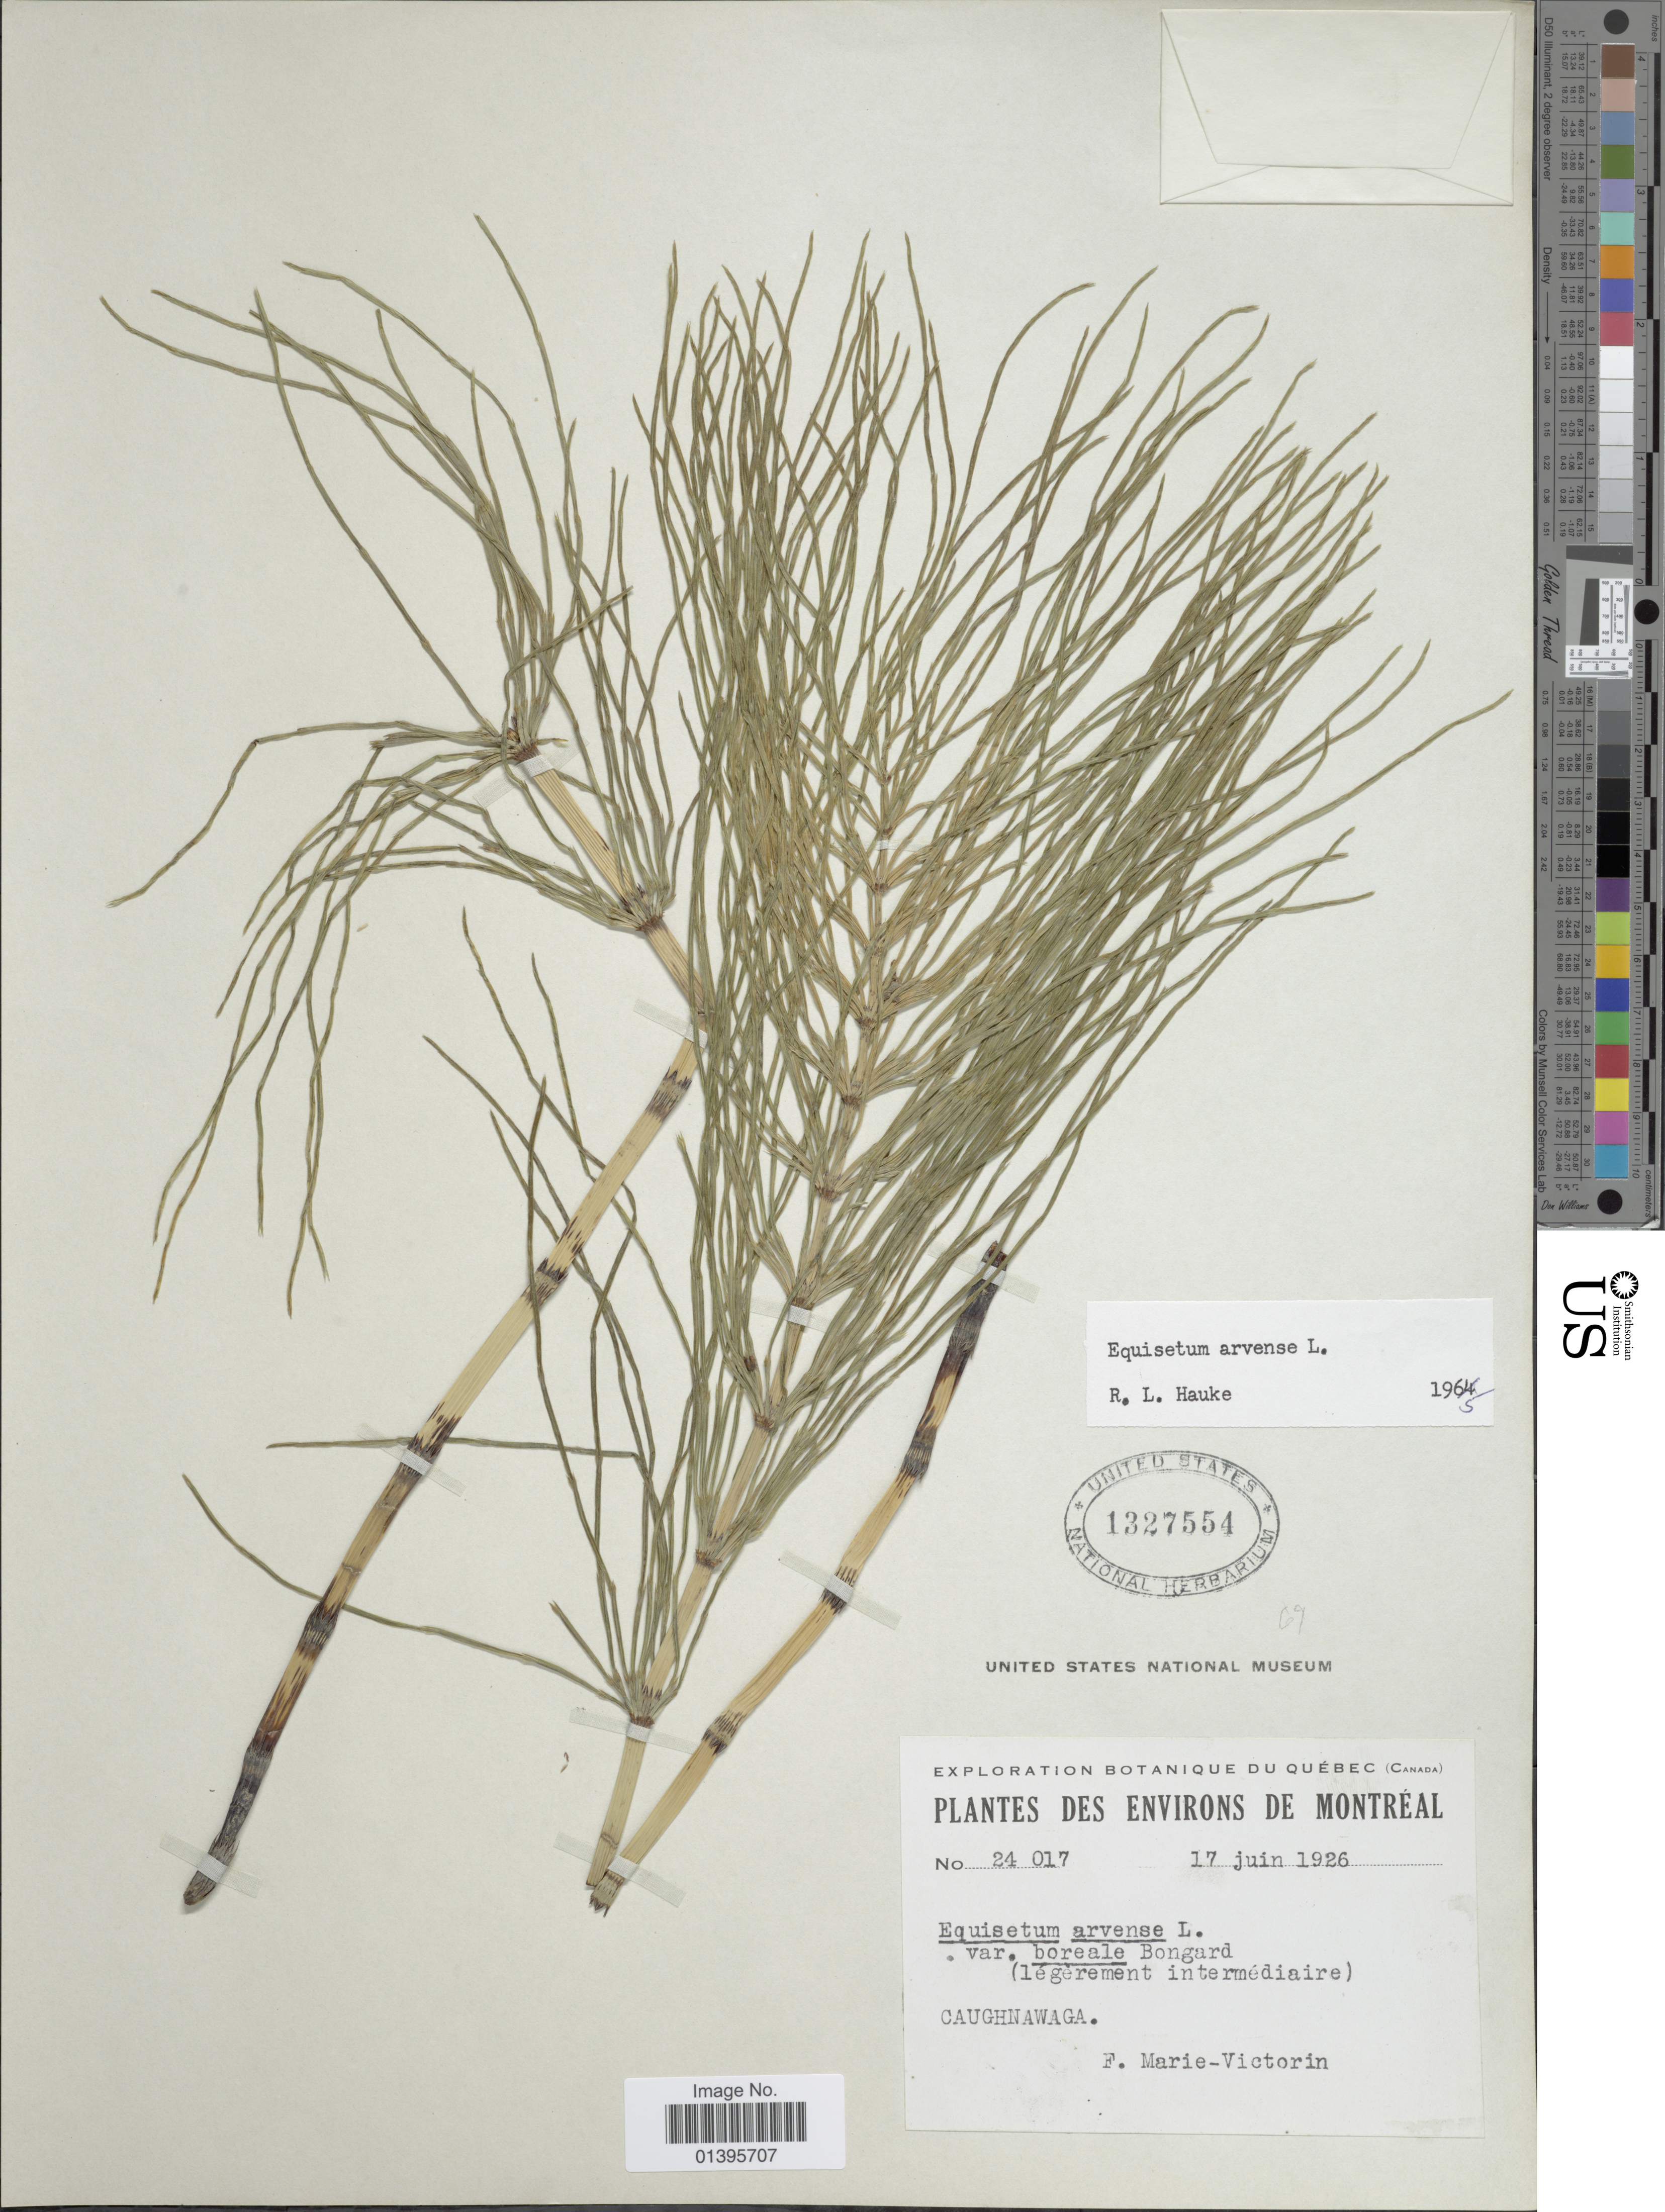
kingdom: Plantae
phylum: Tracheophyta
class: Polypodiopsida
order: Equisetales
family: Equisetaceae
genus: Equisetum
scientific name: Equisetum arvense var. boreale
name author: (Bong.) Rupr.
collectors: Fr. Marie-Victorin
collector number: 24017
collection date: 1926-06-17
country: Canada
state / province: Quebec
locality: Plantes des Environs de Montréal. Caughnawaga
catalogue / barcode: US 1327554